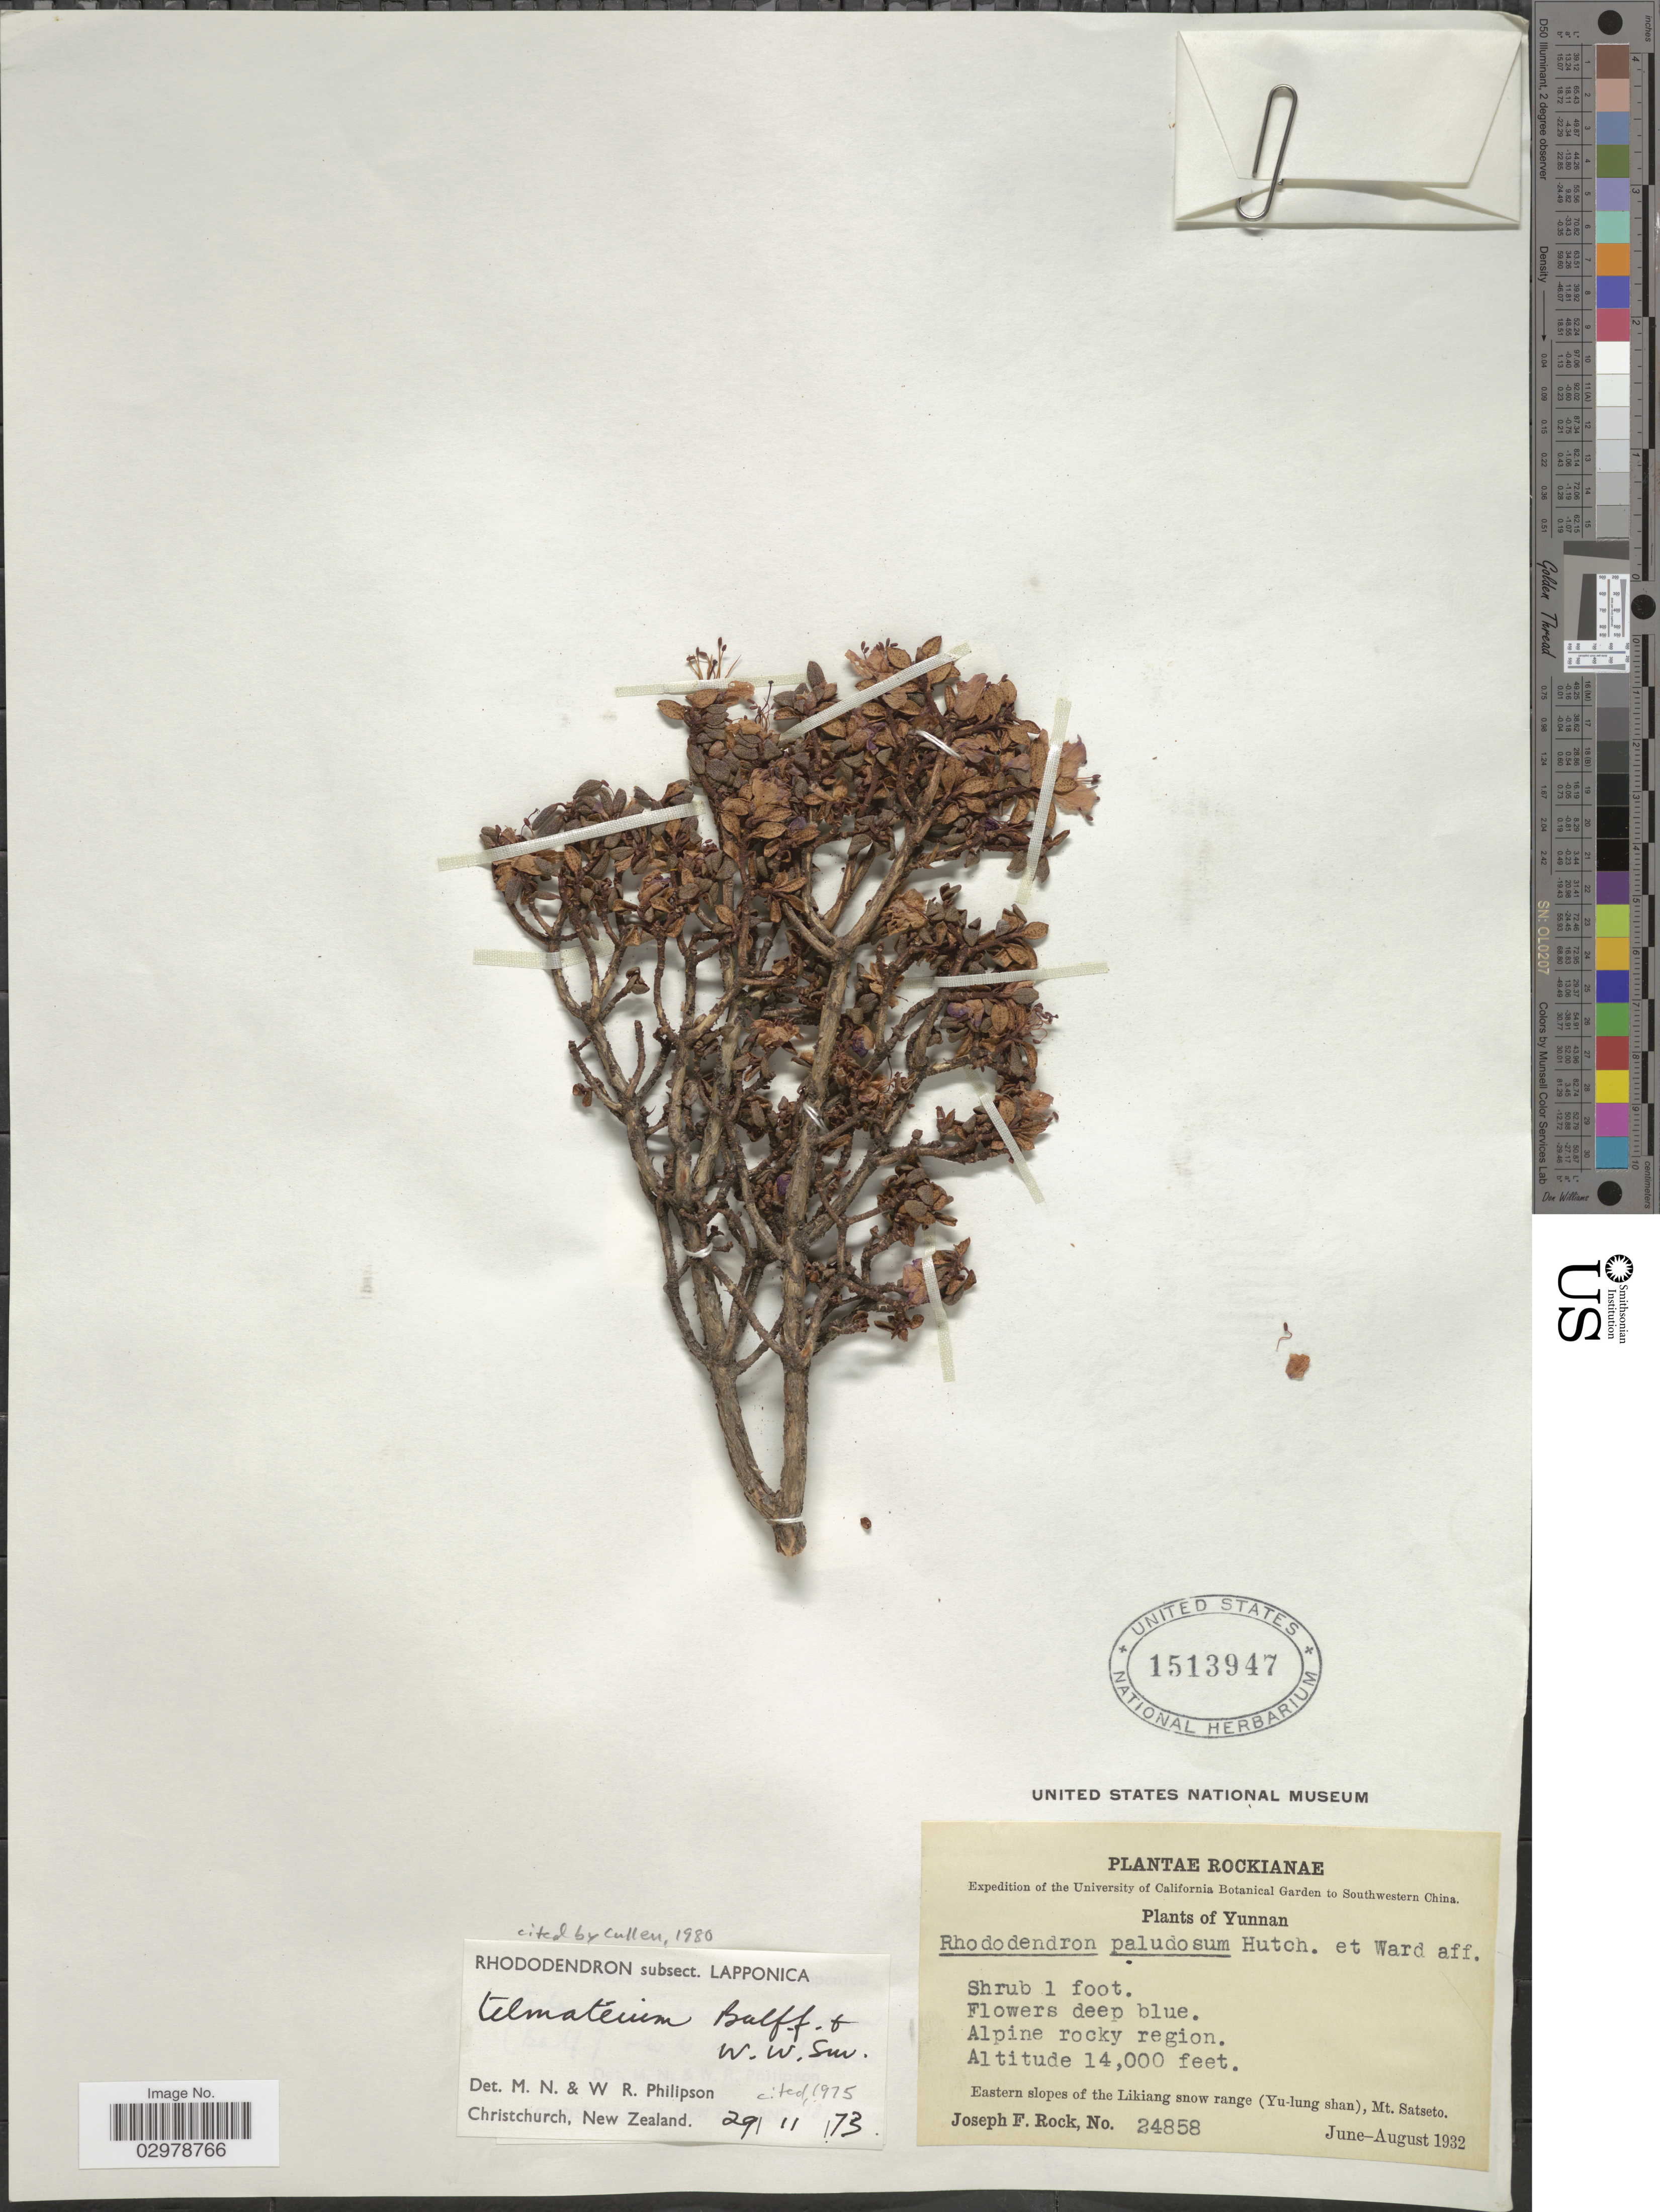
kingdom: Plantae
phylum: Tracheophyta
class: Magnoliopsida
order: Ericales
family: Ericaceae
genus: Rhododendron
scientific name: Rhododendron telmateium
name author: Balf. f. & W.W. Sm.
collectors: J. F. Rock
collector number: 24858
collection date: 1932-06/1932-08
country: China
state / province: Yunnan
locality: Southwestern China.. Eastern slopes of the Likiang snow range (Yu-lung shan), Mt. Satseto.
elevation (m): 4267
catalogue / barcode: US 1513947